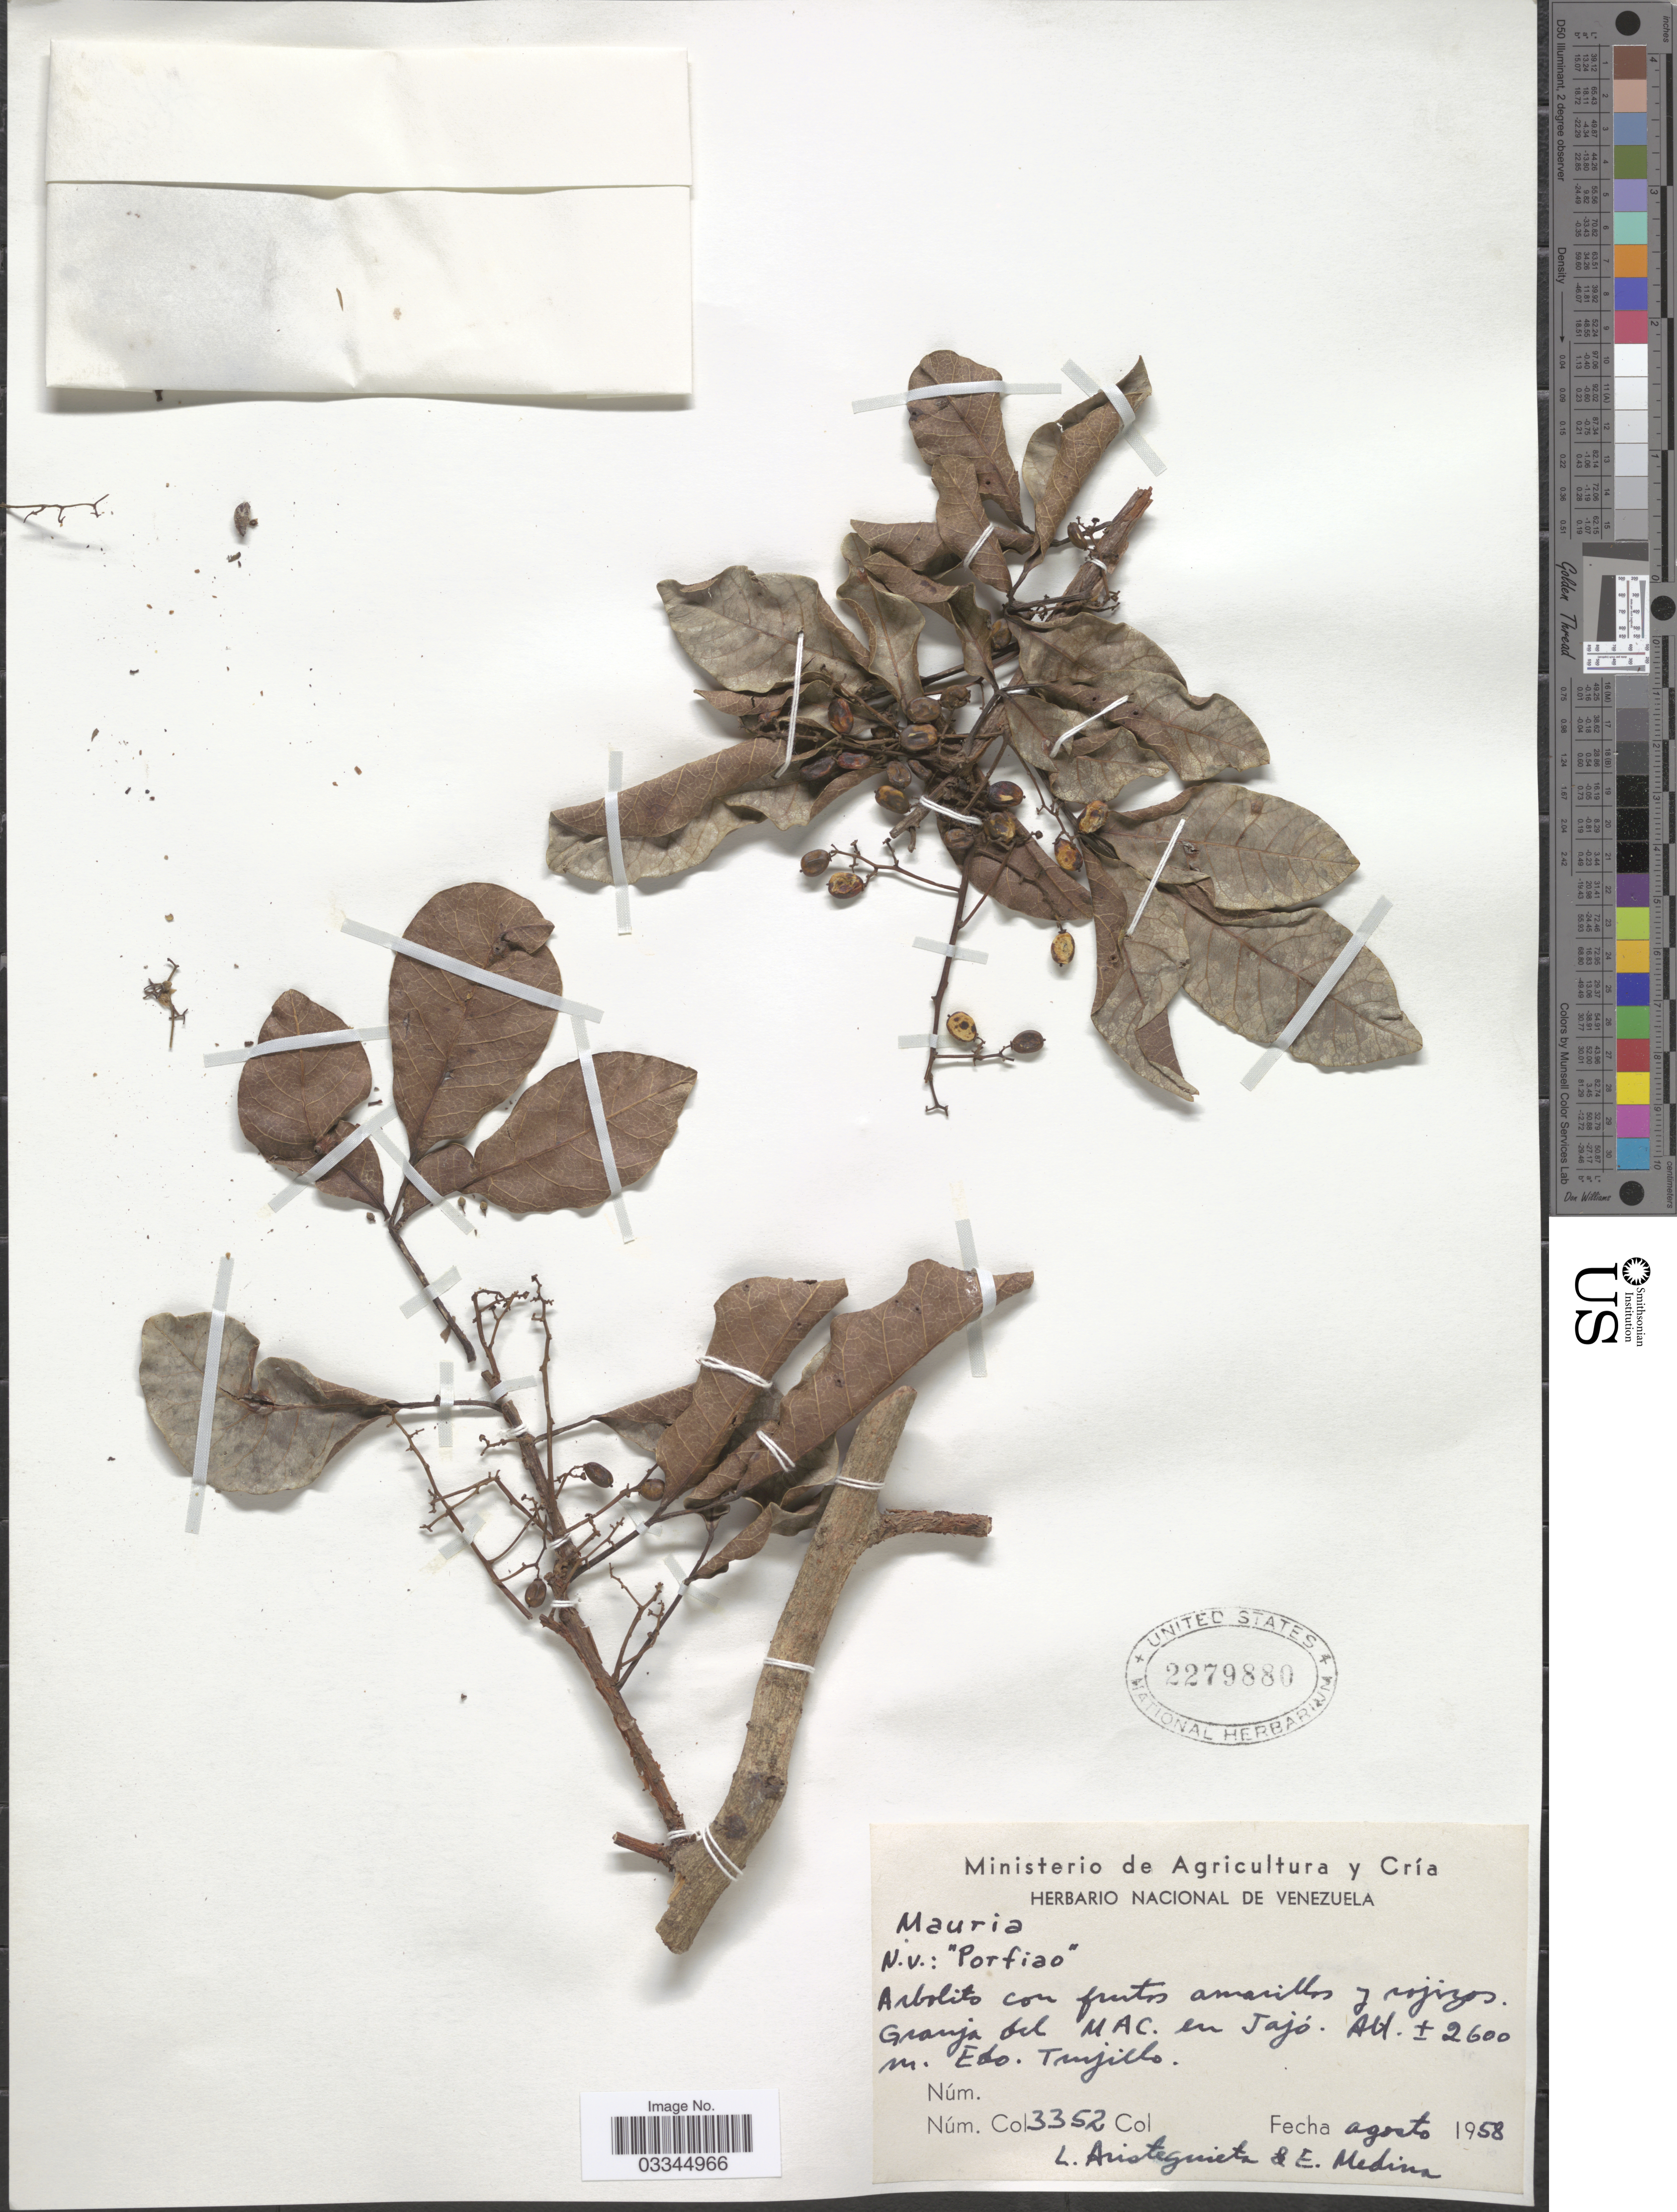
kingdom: Plantae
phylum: Tracheophyta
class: Magnoliopsida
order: Sapindales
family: Anacardiaceae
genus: Mauria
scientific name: Mauria sp.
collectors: L. Aristeguieta & E. Medina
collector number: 3352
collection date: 1958-08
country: Venezuela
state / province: Trujillo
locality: Granja del M.A.C. en Jajó.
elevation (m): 2600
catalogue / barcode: US 2279880